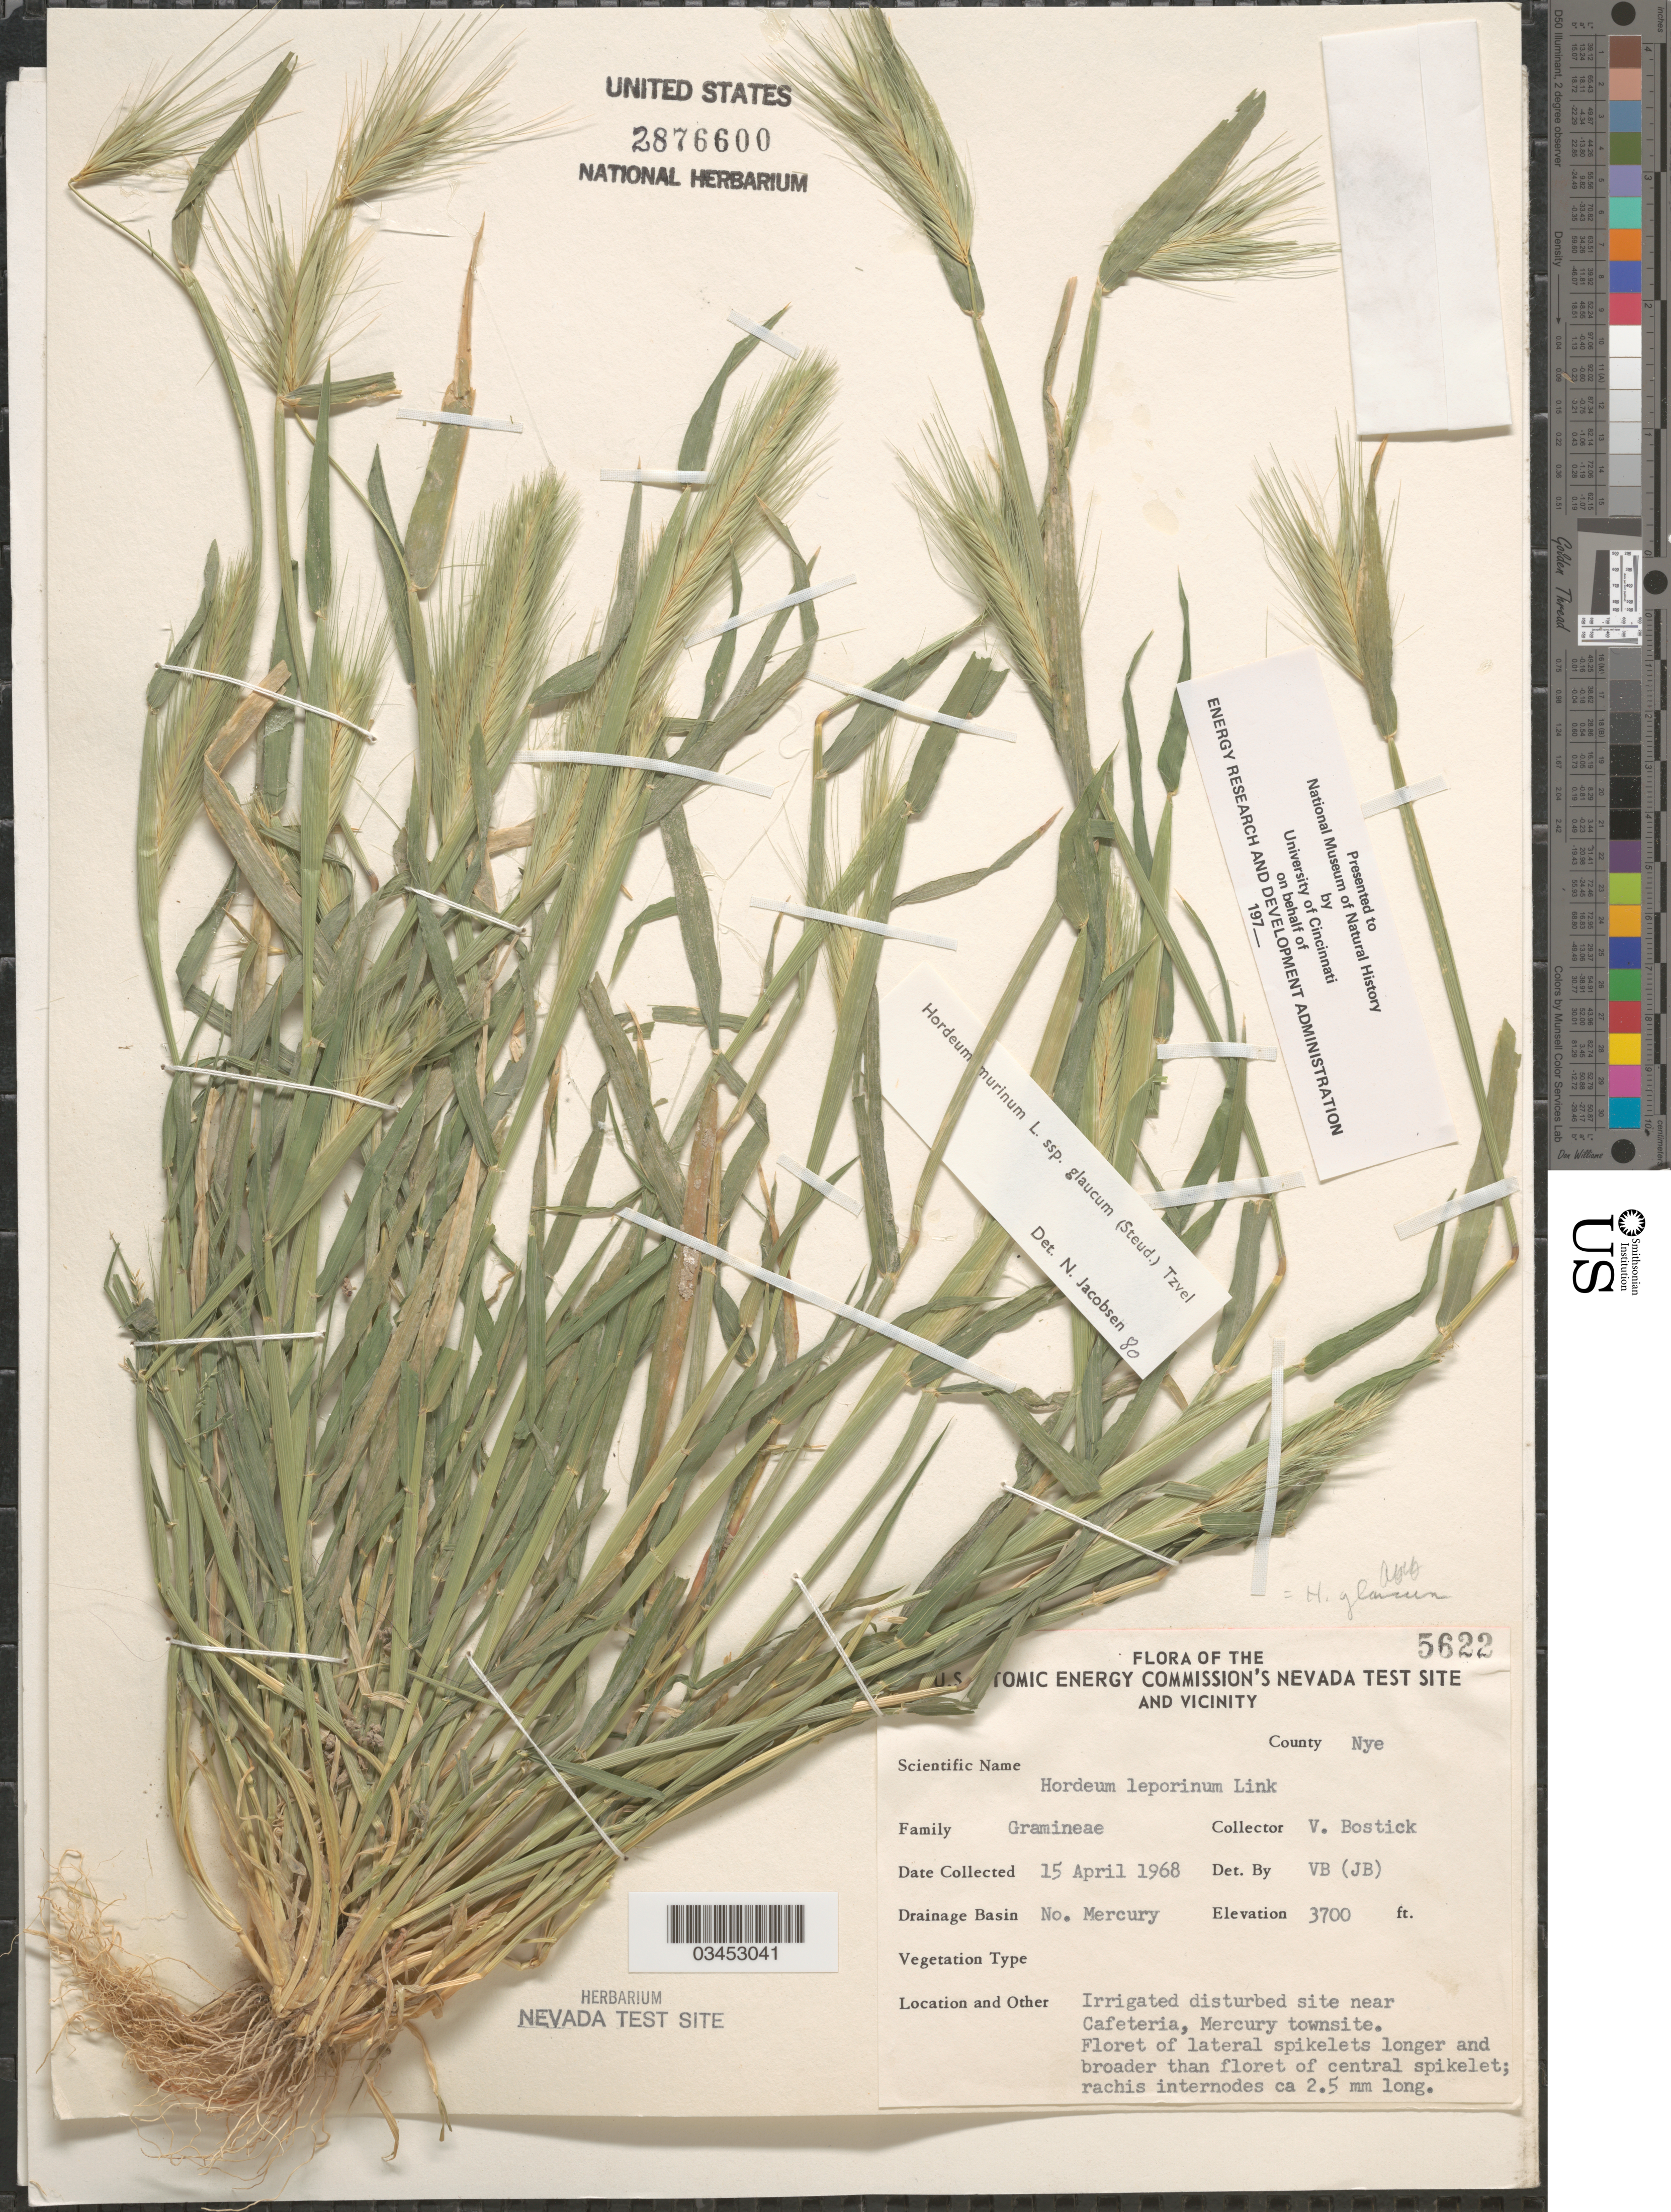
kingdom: Plantae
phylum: Tracheophyta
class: Liliopsida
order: Poales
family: Poaceae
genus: Hordeum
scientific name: Hordeum murinum subsp. glaucum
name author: (Steud.) Tzvelev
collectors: V. Bostick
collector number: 5622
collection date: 1968-04-15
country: United States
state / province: Nevada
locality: U.S. Atomic Energy Commission's Nevada Test Site And Vicinity. County Nye. Drainage Basin No. Mercury. Irrigated disturbed site near Cafeteria, Mercury townsite.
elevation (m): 1128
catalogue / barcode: US 2876600